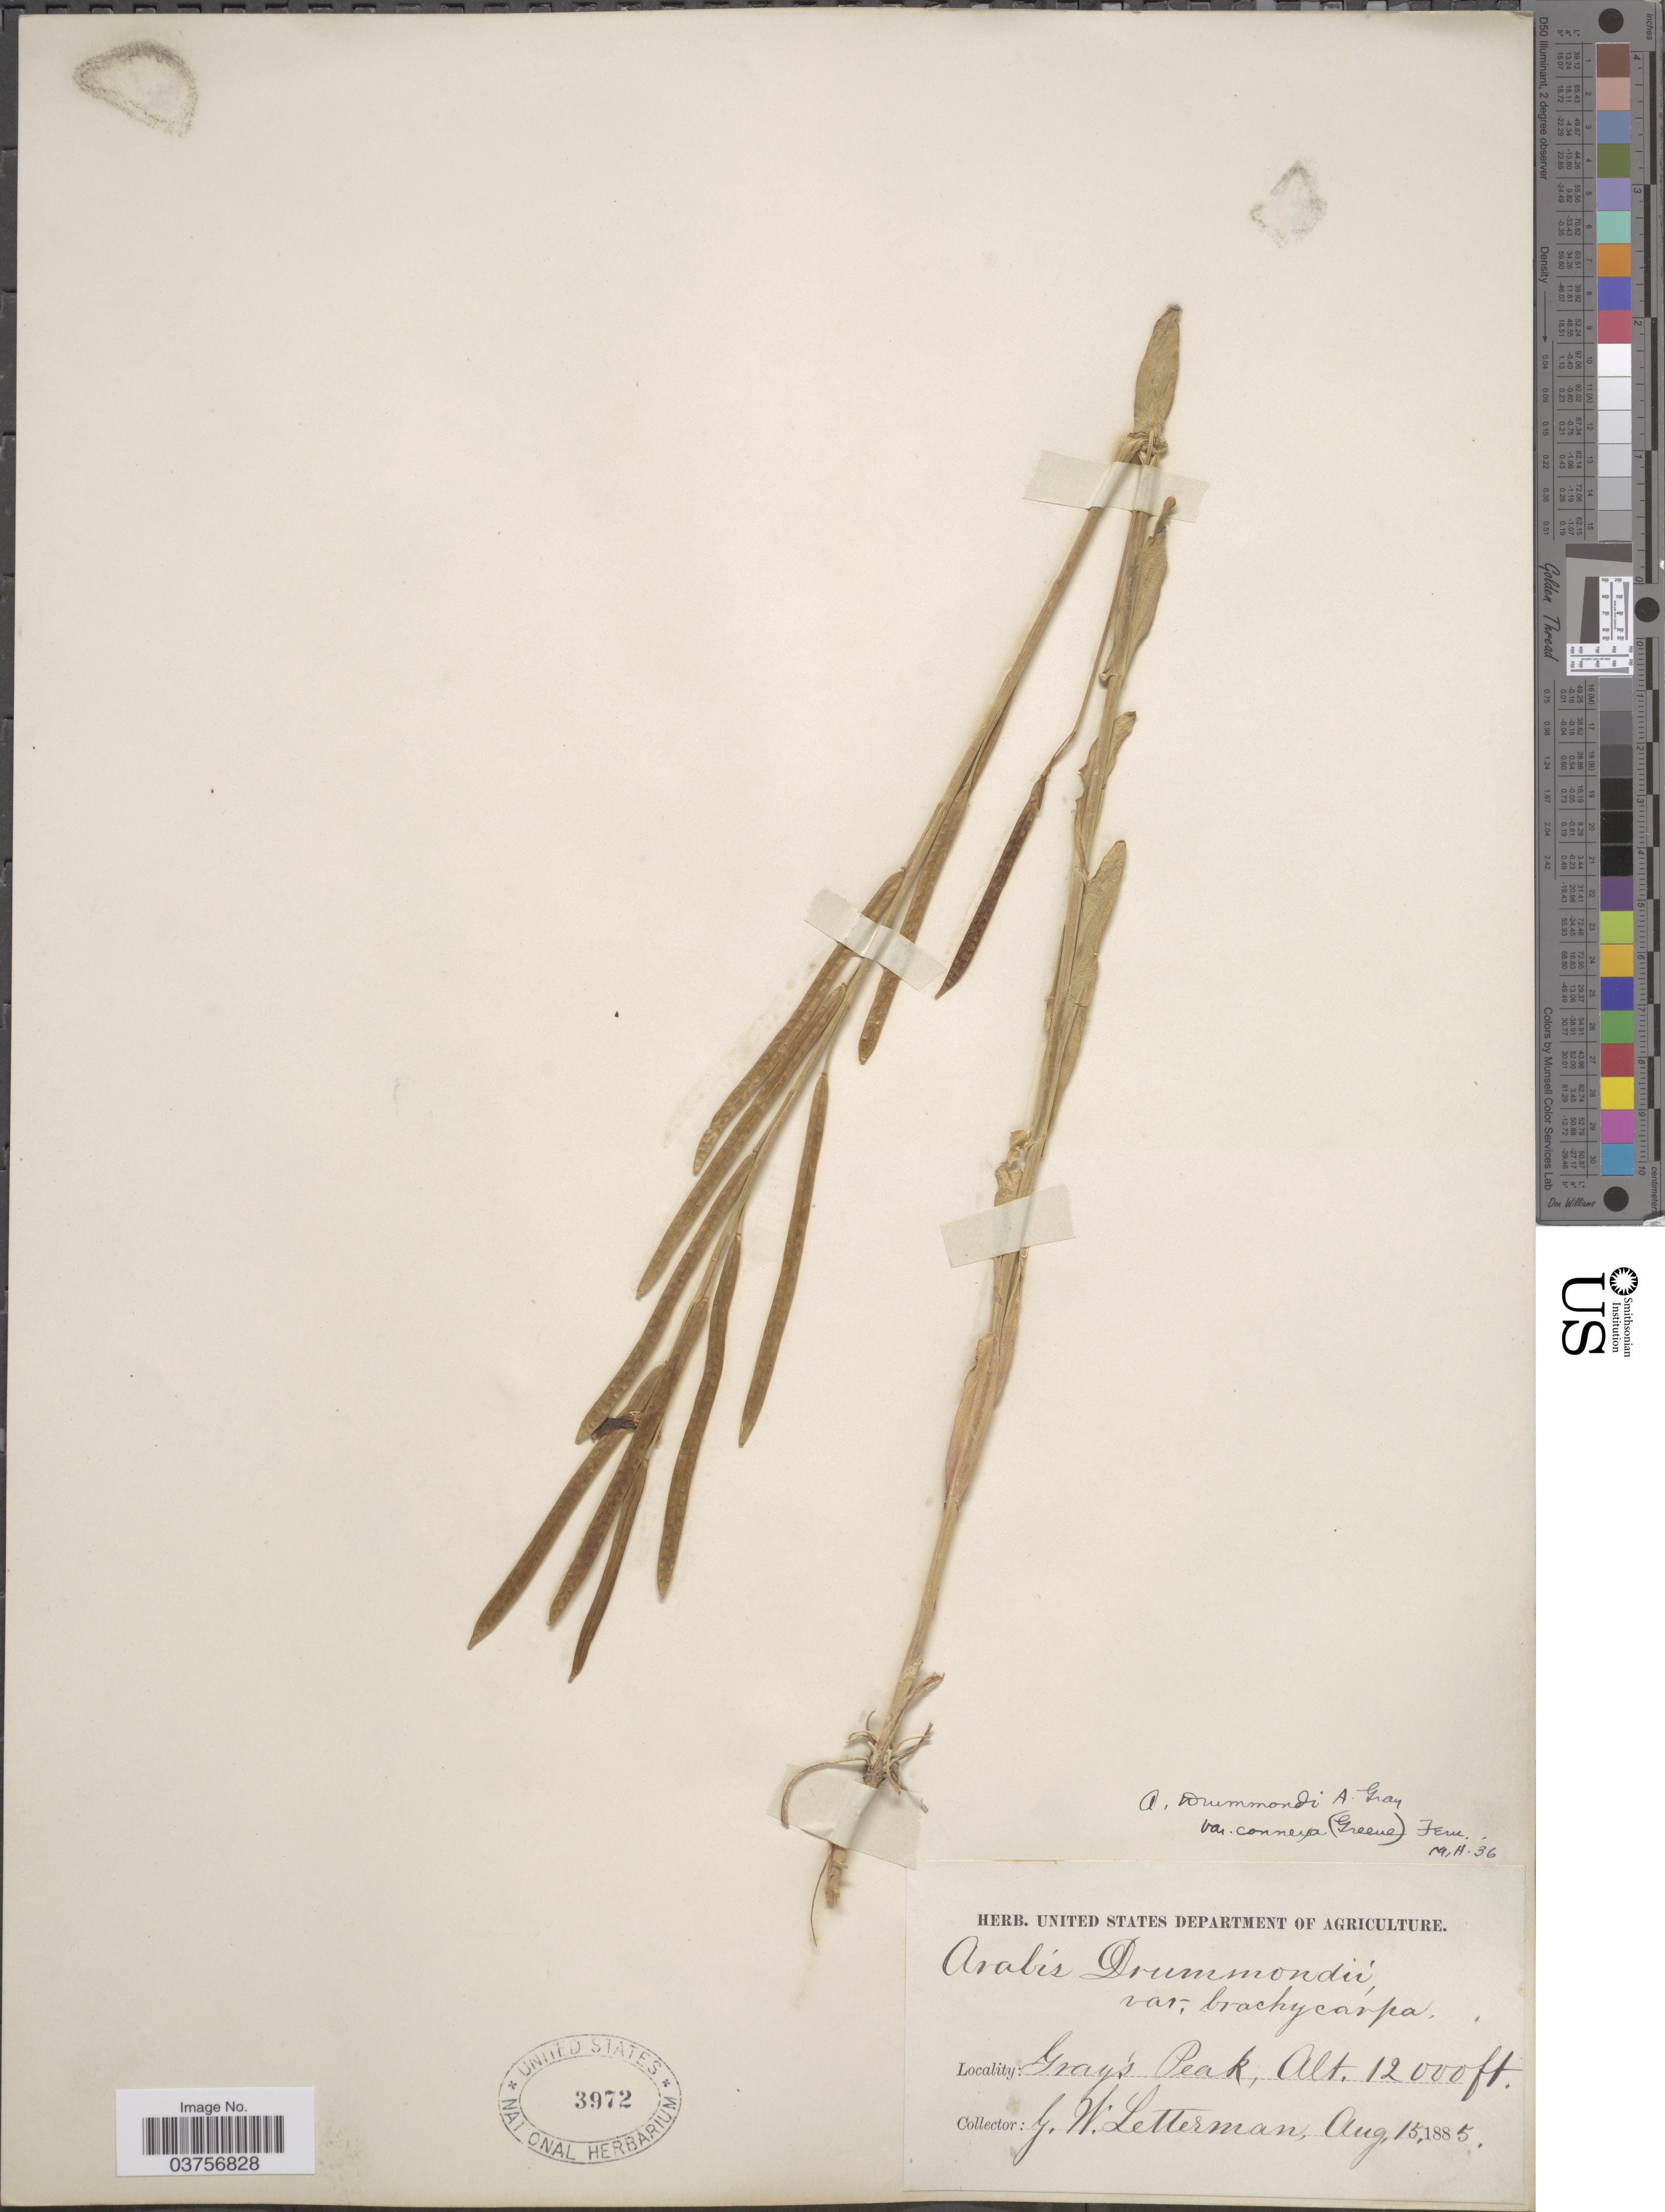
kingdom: Plantae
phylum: Tracheophyta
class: Magnoliopsida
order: Brassicales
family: Brassicaceae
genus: Arabis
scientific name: Arabis drummondii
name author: A. Gray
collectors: G. W. Letterman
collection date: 1885-08-15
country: United States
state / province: Colorado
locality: Gray's Peak.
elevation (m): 3658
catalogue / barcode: US 3972